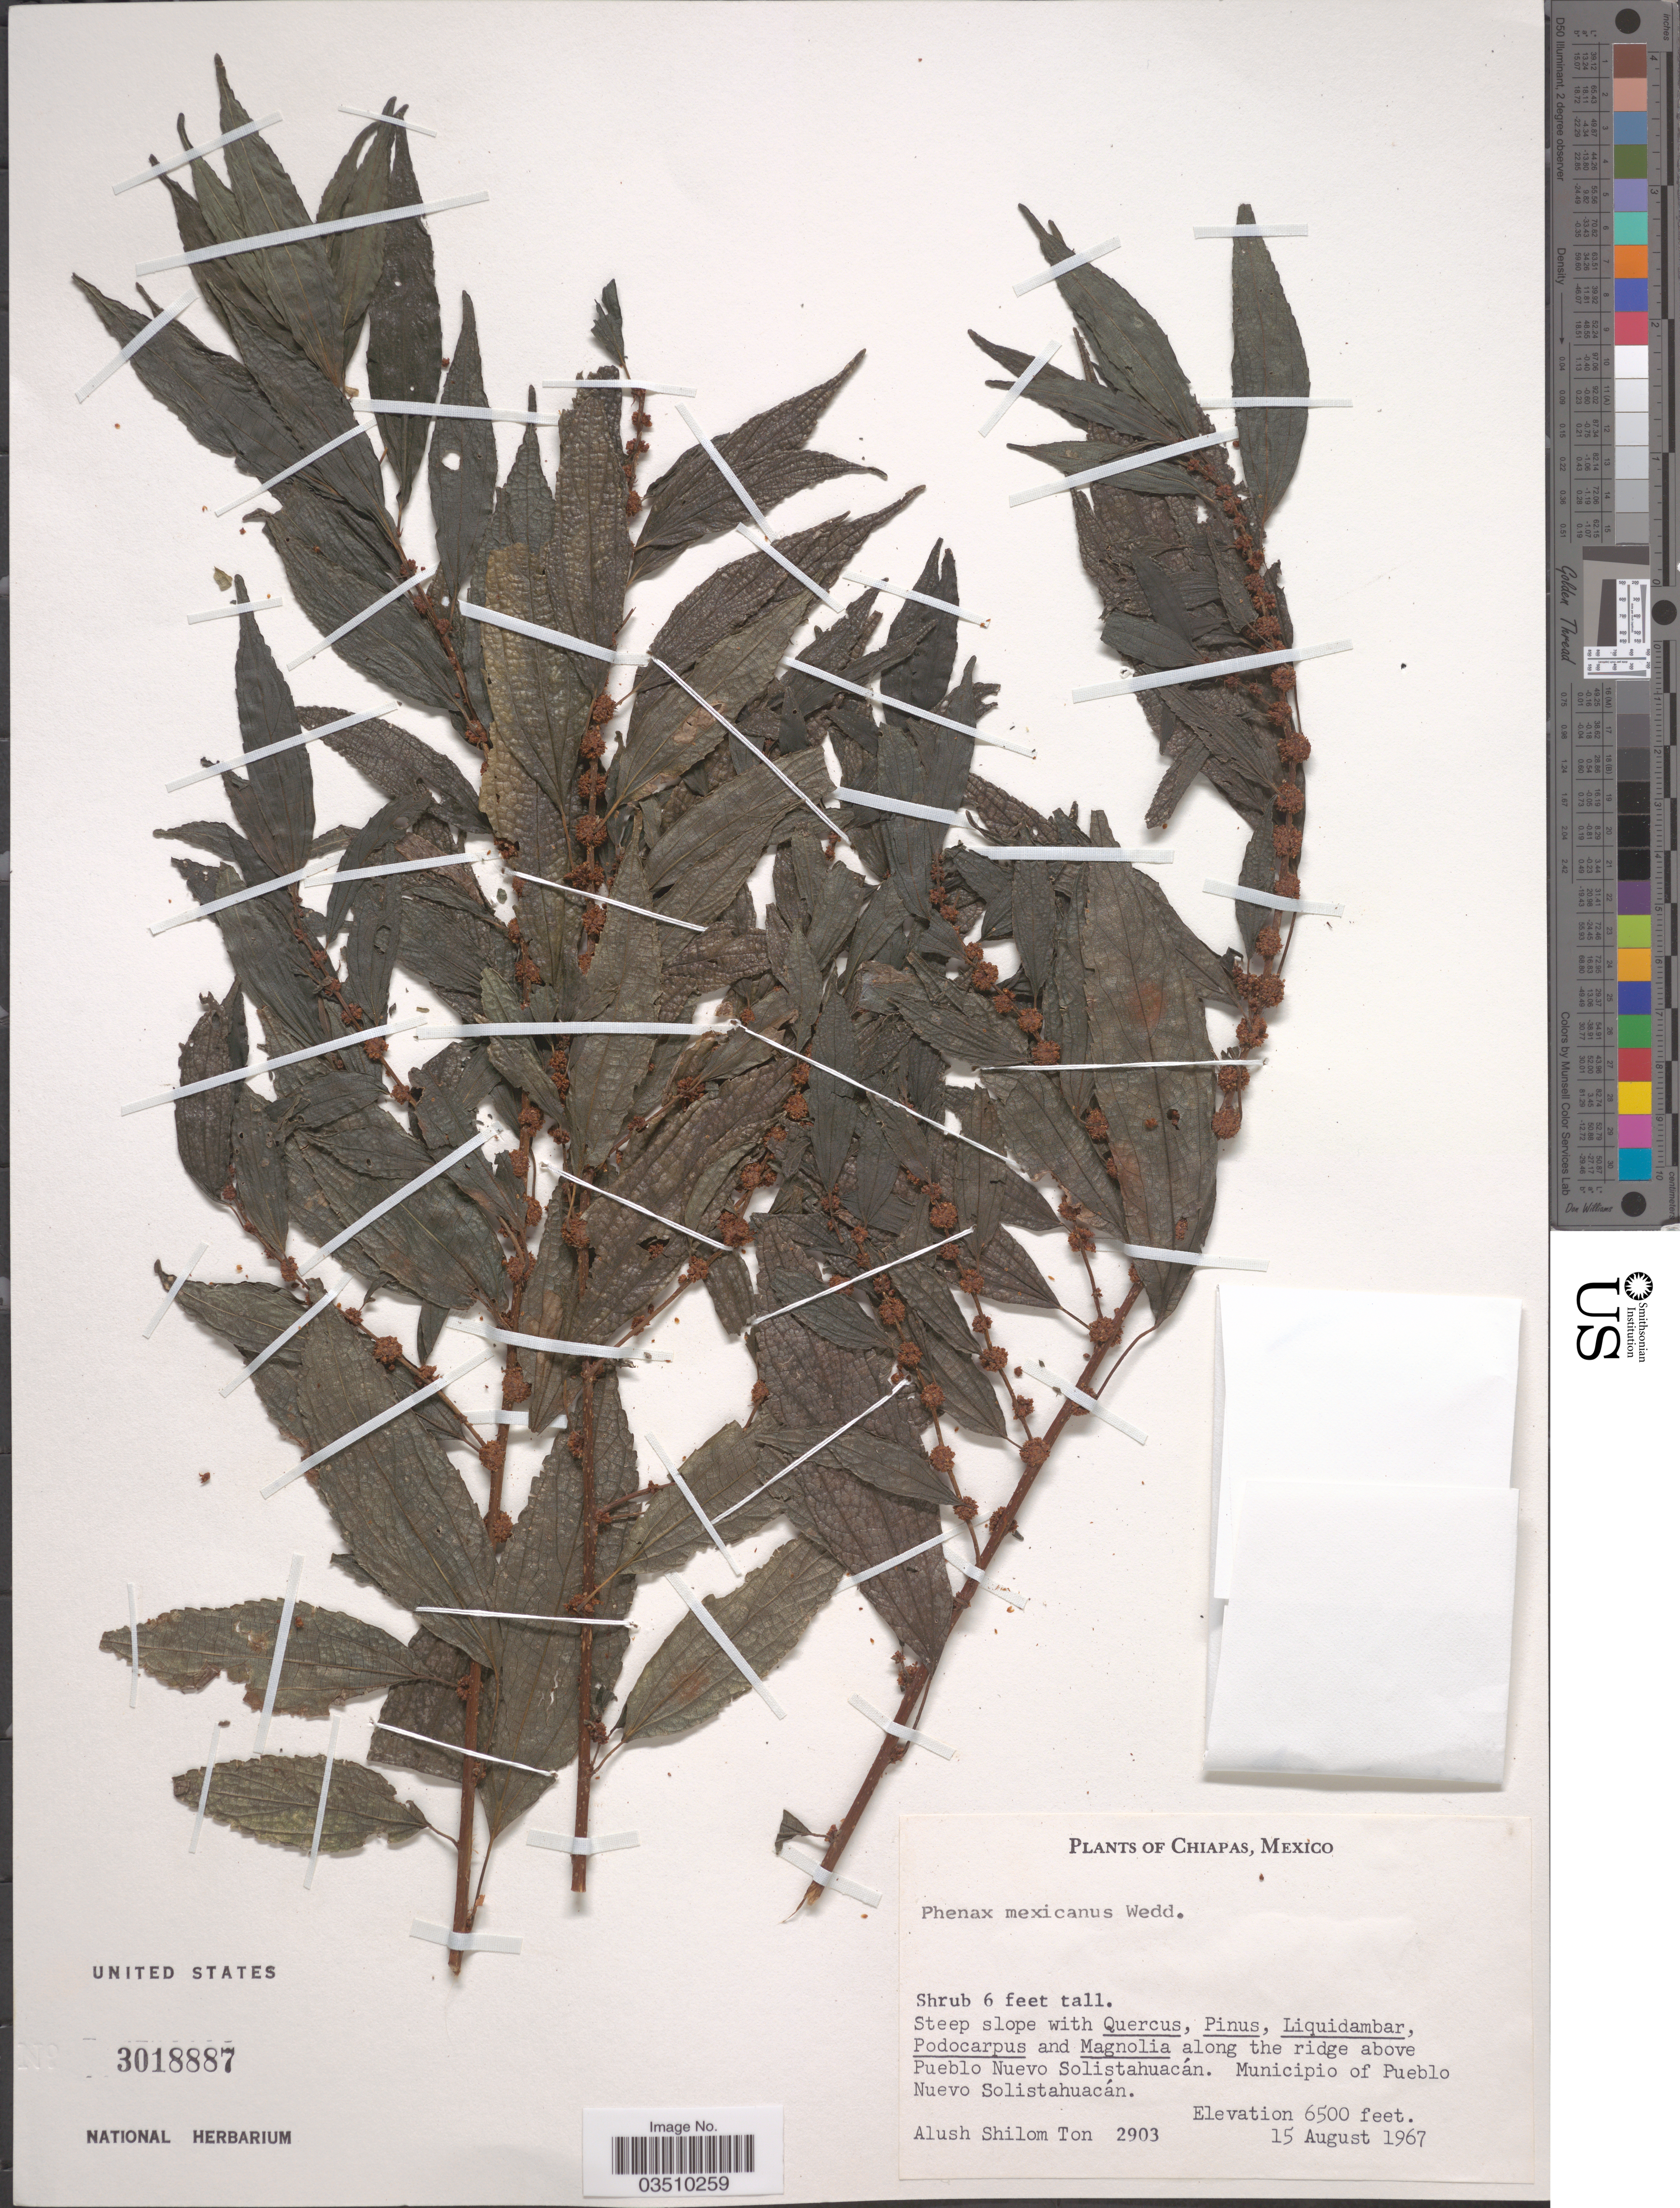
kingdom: Plantae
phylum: Tracheophyta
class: Magnoliopsida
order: Rosales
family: Urticaceae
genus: Phenax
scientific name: Phenax mexicanus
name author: Wedd.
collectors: A. S. Ton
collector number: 2903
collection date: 1967-08-15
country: Mexico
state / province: Chiapas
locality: Along the ridge above Pueblo Nuevo Solistahuacán. Municipio of Pueblo Nuevo Solistahuacán.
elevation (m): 1981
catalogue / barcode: US 3018887